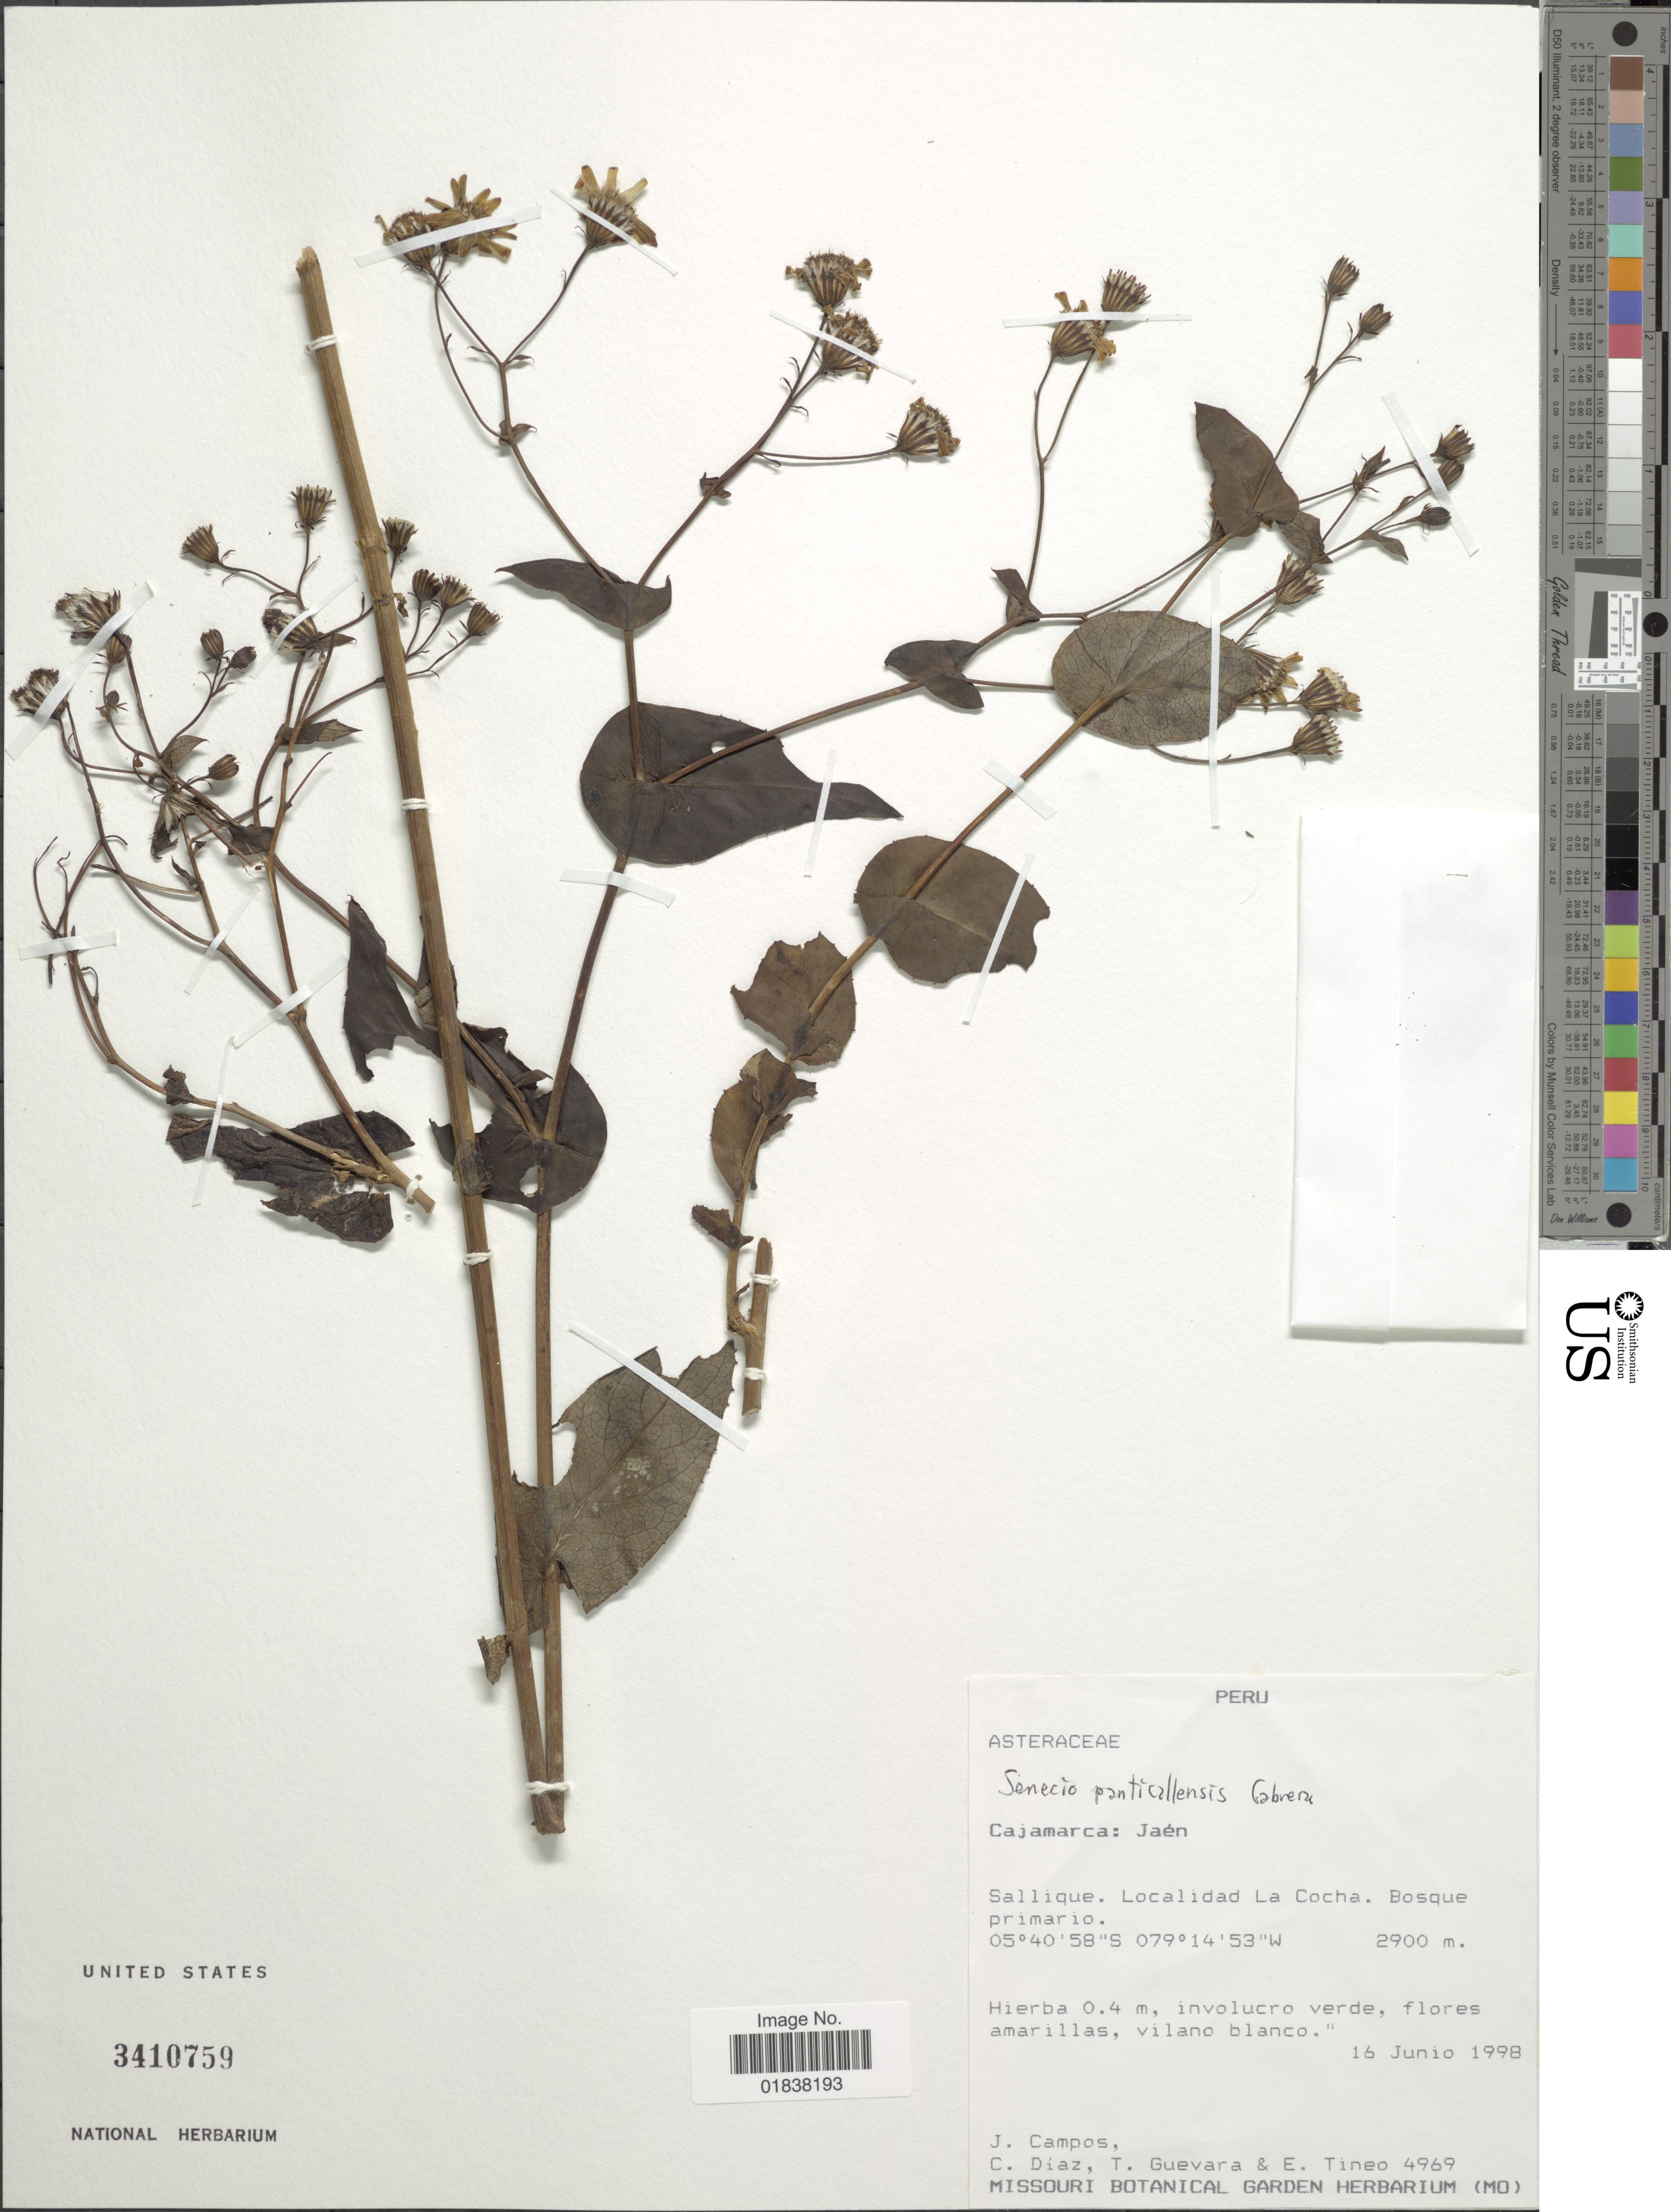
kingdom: Plantae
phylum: Tracheophyta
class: Magnoliopsida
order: Asterales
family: Asteraceae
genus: Dendrophorbium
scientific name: Dendrophorbium pericaule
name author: (Greenm.) B. Nord.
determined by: Calvo, Joel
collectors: J. Campos, C. Díaz, T. Guevara & E. Tineo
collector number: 4969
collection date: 1998-06-16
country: Peru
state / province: Cajamarca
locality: Jaen, Sallique, Localidad La Cocha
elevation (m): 2900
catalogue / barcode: US 3410759